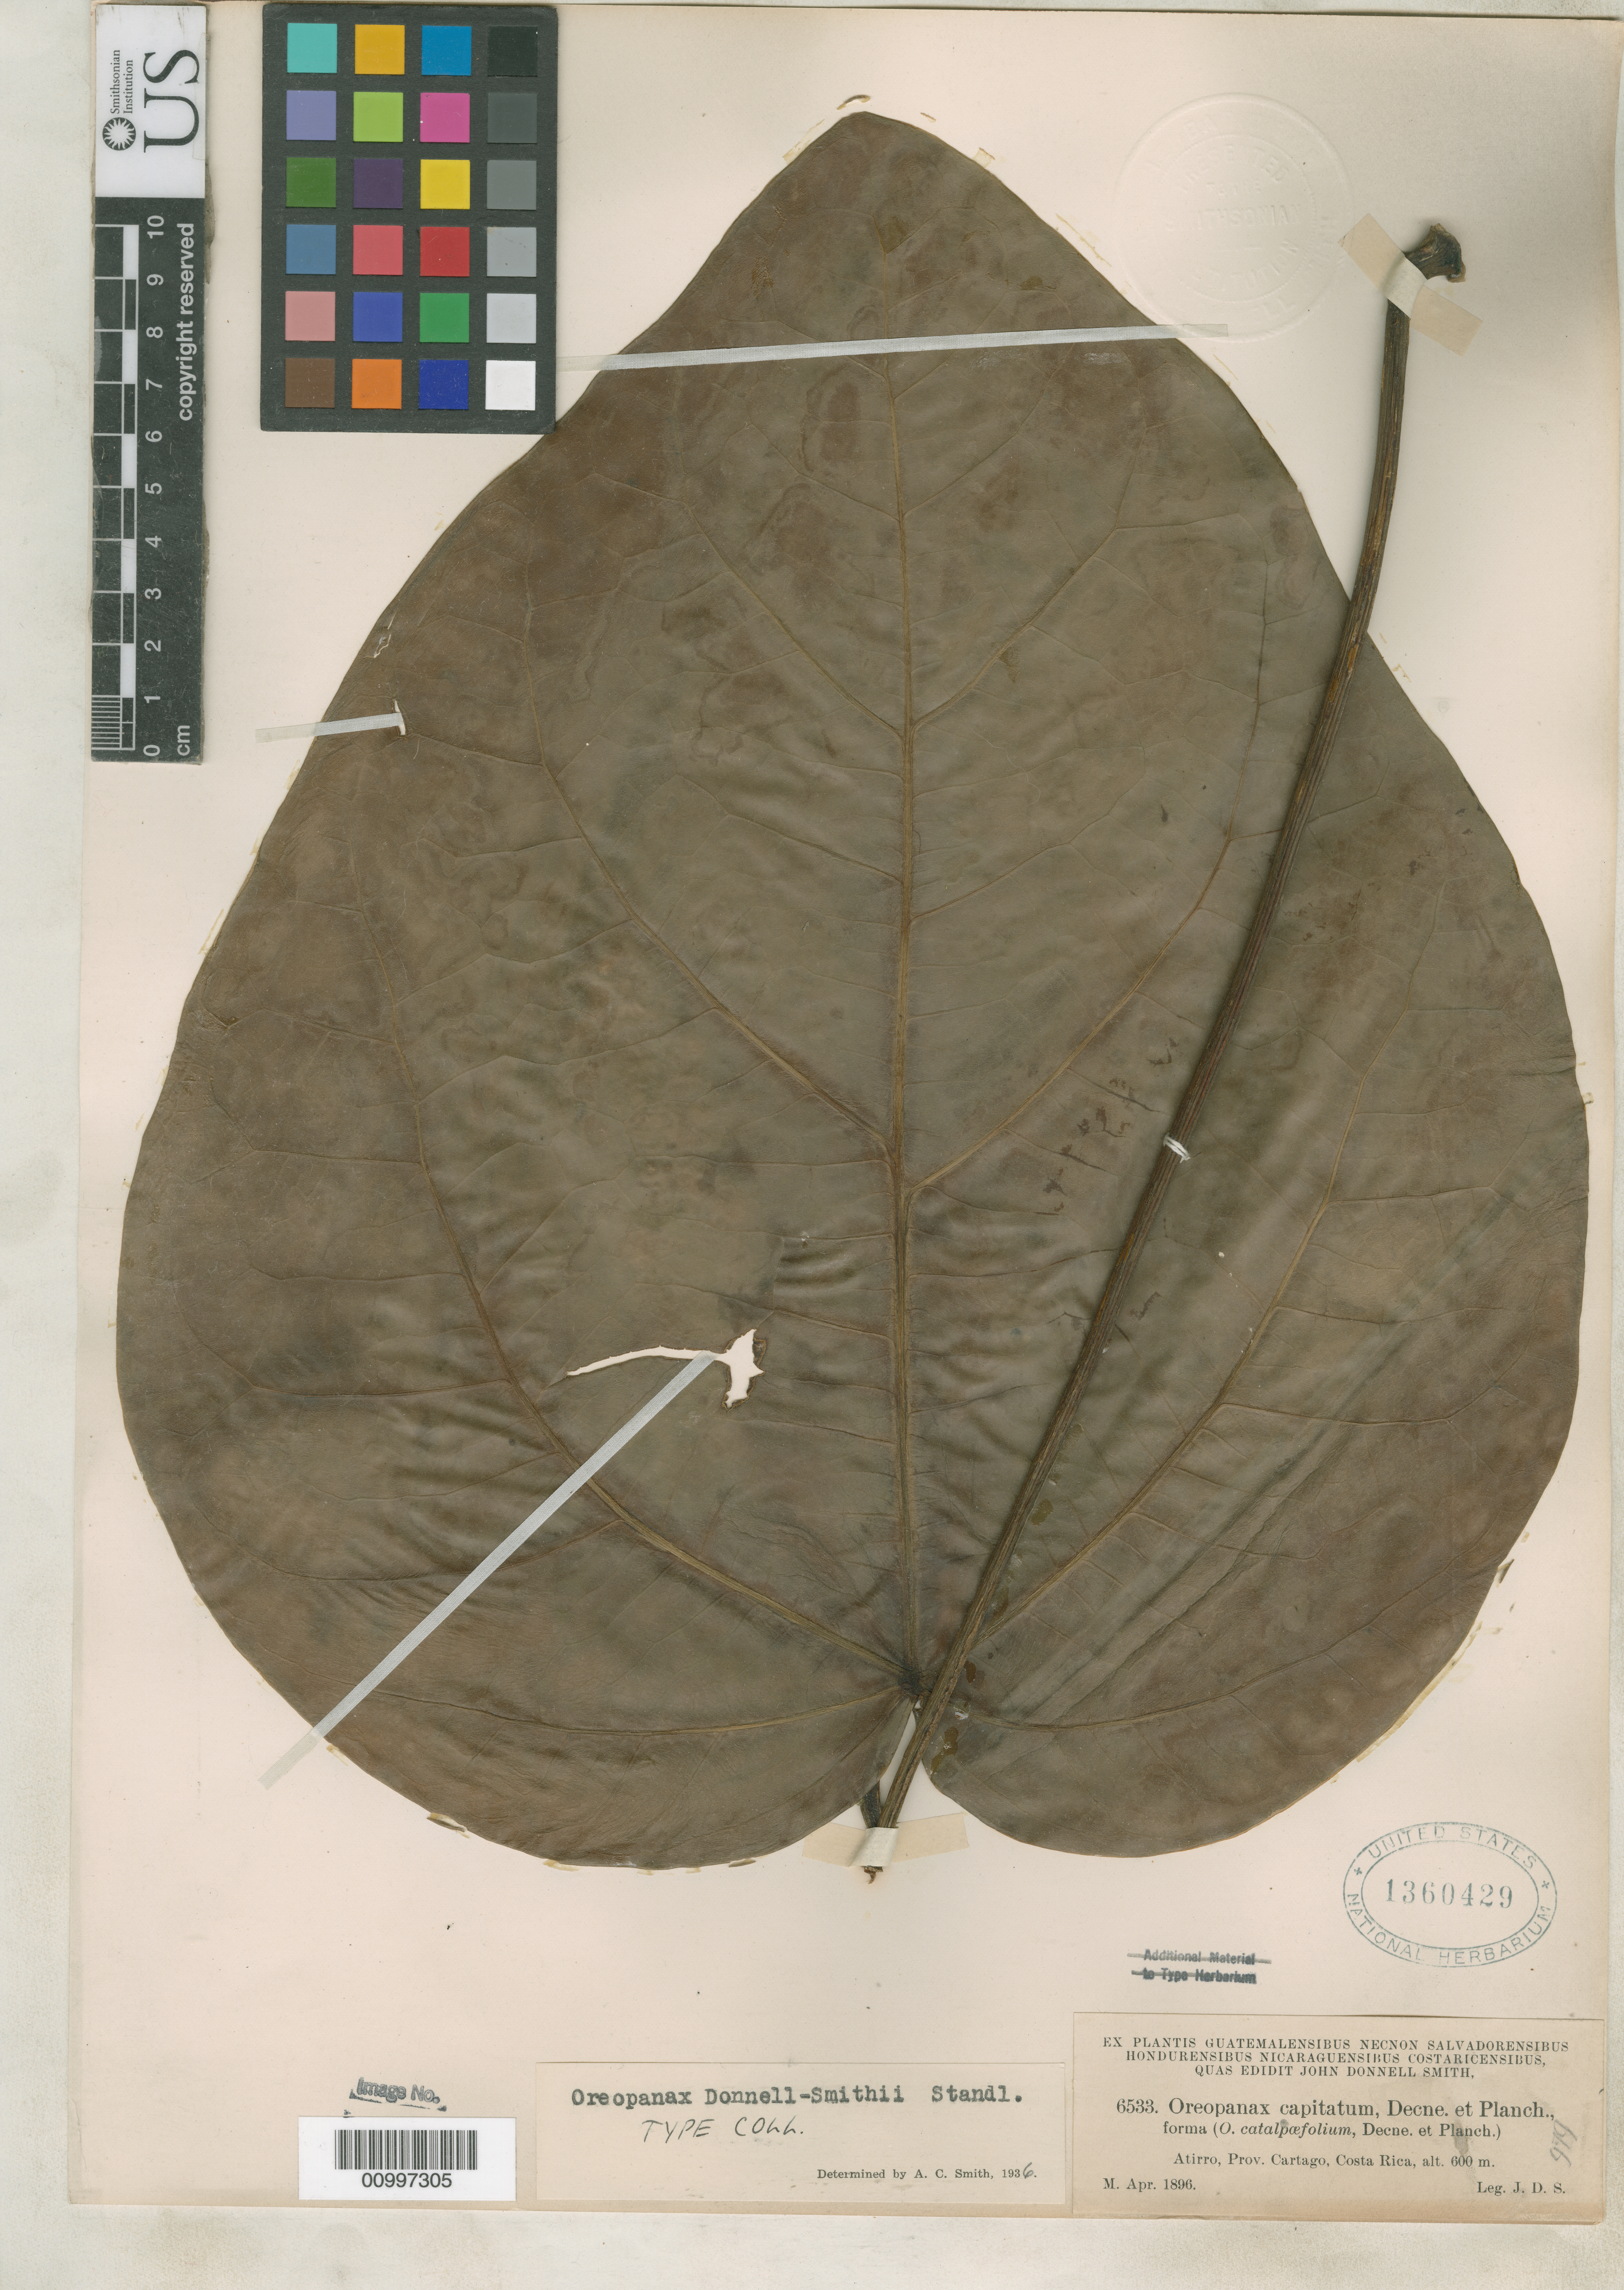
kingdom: Plantae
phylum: Tracheophyta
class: Magnoliopsida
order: Apiales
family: Araliaceae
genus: Oreopanax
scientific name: Oreopanax donnell-smithii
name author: Standl.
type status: Isotype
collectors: J. Donnell Smith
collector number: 6533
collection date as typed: Apr 1896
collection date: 1896-04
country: Costa Rica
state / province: Cartago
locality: Atirro.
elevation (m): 600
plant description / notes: From the herbarium of J. Donnell Smith.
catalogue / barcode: US 1360429